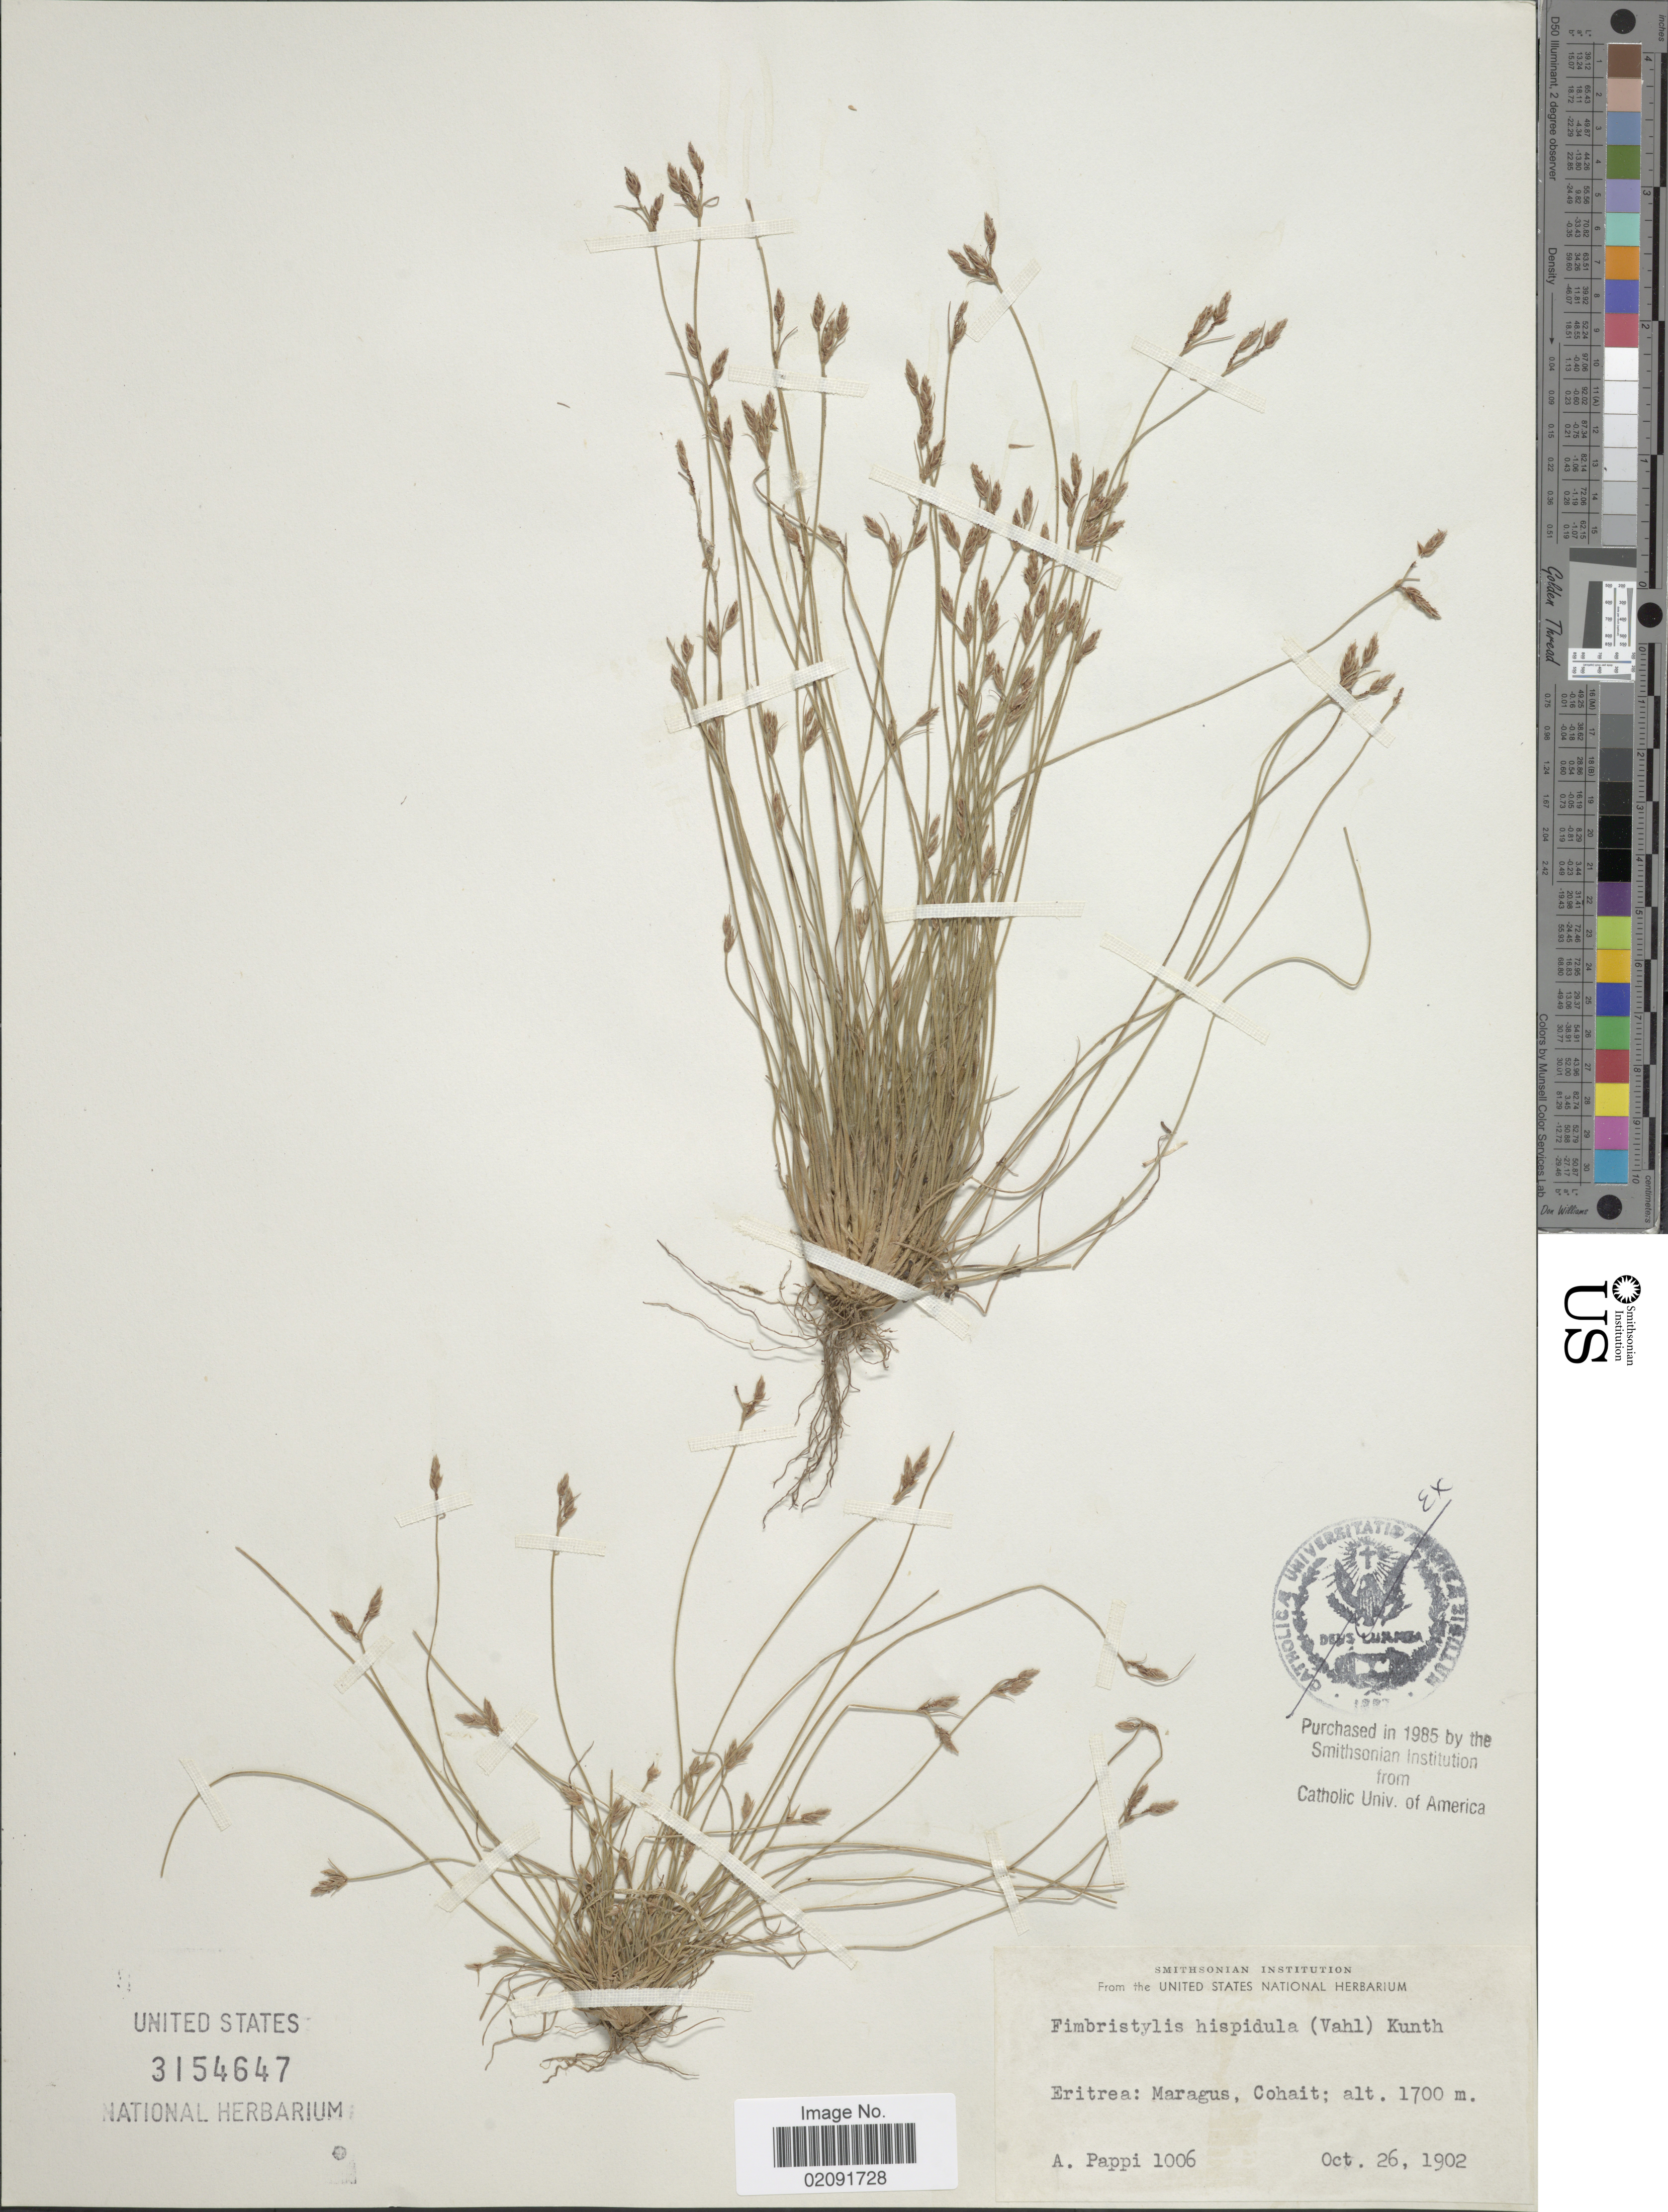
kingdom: Plantae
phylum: Tracheophyta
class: Liliopsida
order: Poales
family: Cyperaceae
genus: Bulbostylis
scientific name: Bulbostylis hispidula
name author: (Vahl) R.W. Haines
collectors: A. Pappi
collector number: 1006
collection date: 1902-10-26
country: Eritrea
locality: Maragus: Maragus, Cohait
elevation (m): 1700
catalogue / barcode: US 3154647